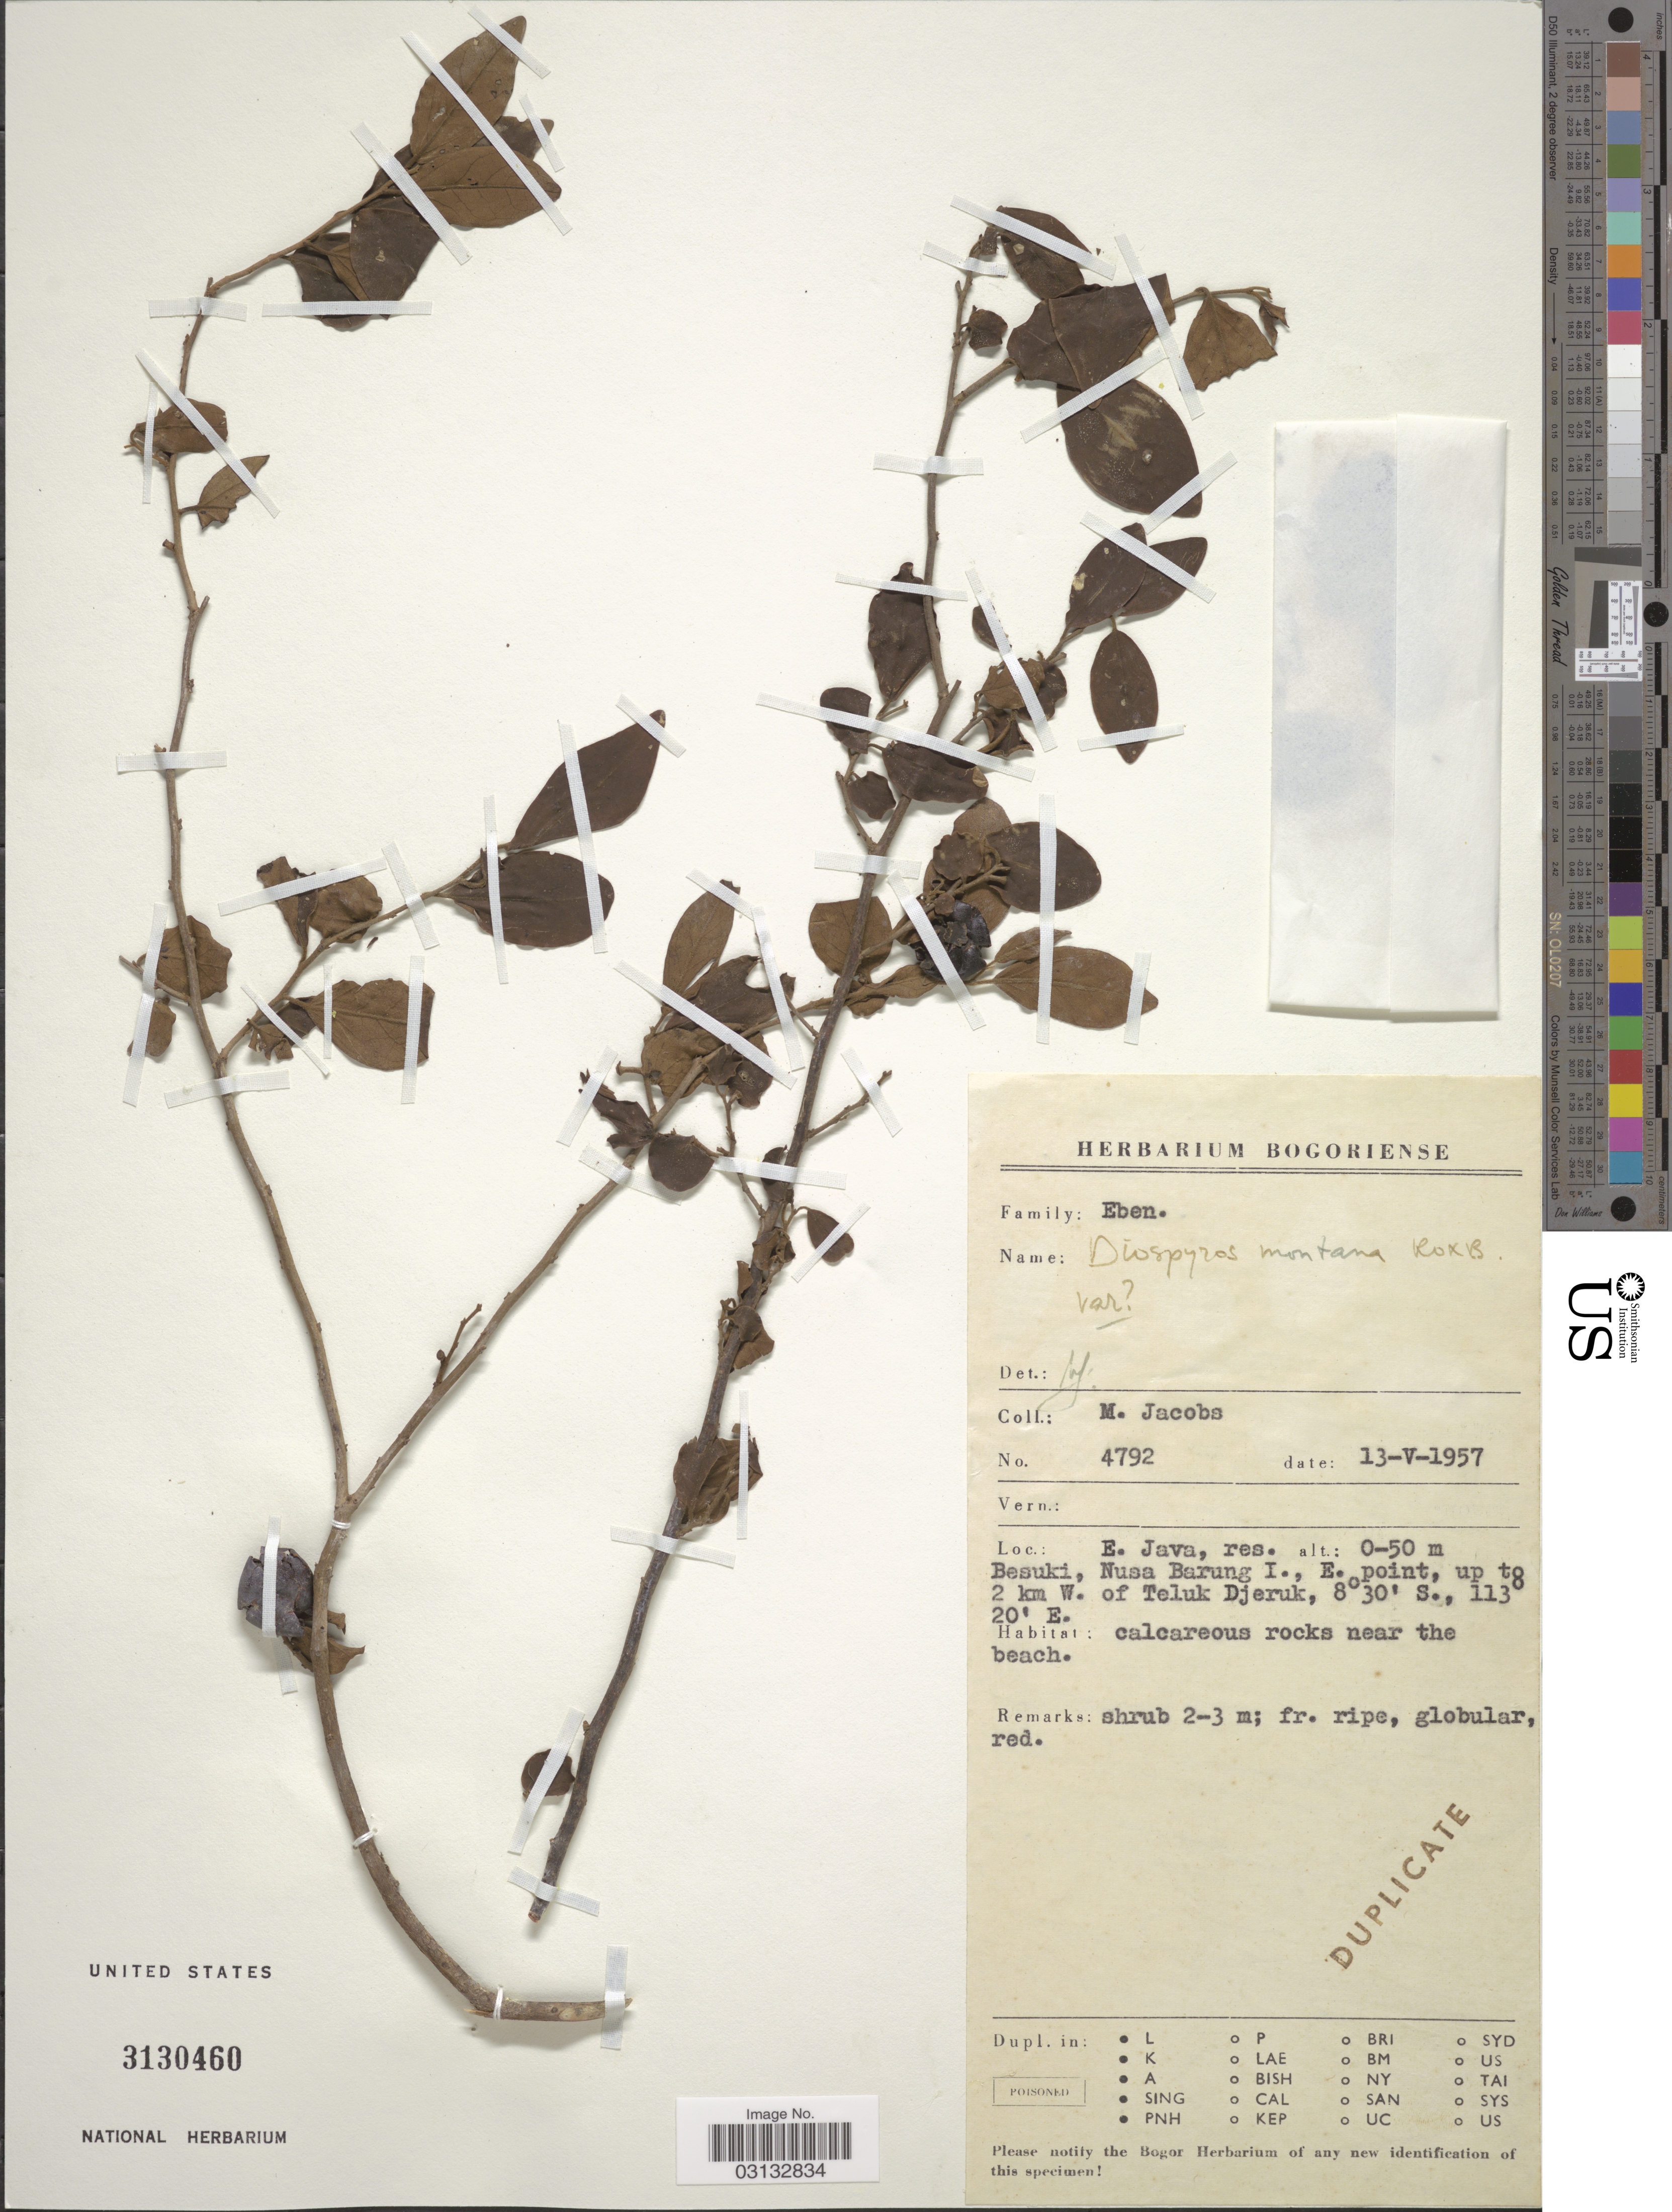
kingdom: Plantae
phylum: Tracheophyta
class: Magnoliopsida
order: Ericales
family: Ebenaceae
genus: Diospyros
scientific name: Diospyros montana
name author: Roxb.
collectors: M. Jacobs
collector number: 4792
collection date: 1957-05-13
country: Indonesia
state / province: Java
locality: E. Java, res., Besuki, Nusa Barung I., E. point, up to 2 km W. of Teluk Djeruk.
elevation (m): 0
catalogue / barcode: US 3130460